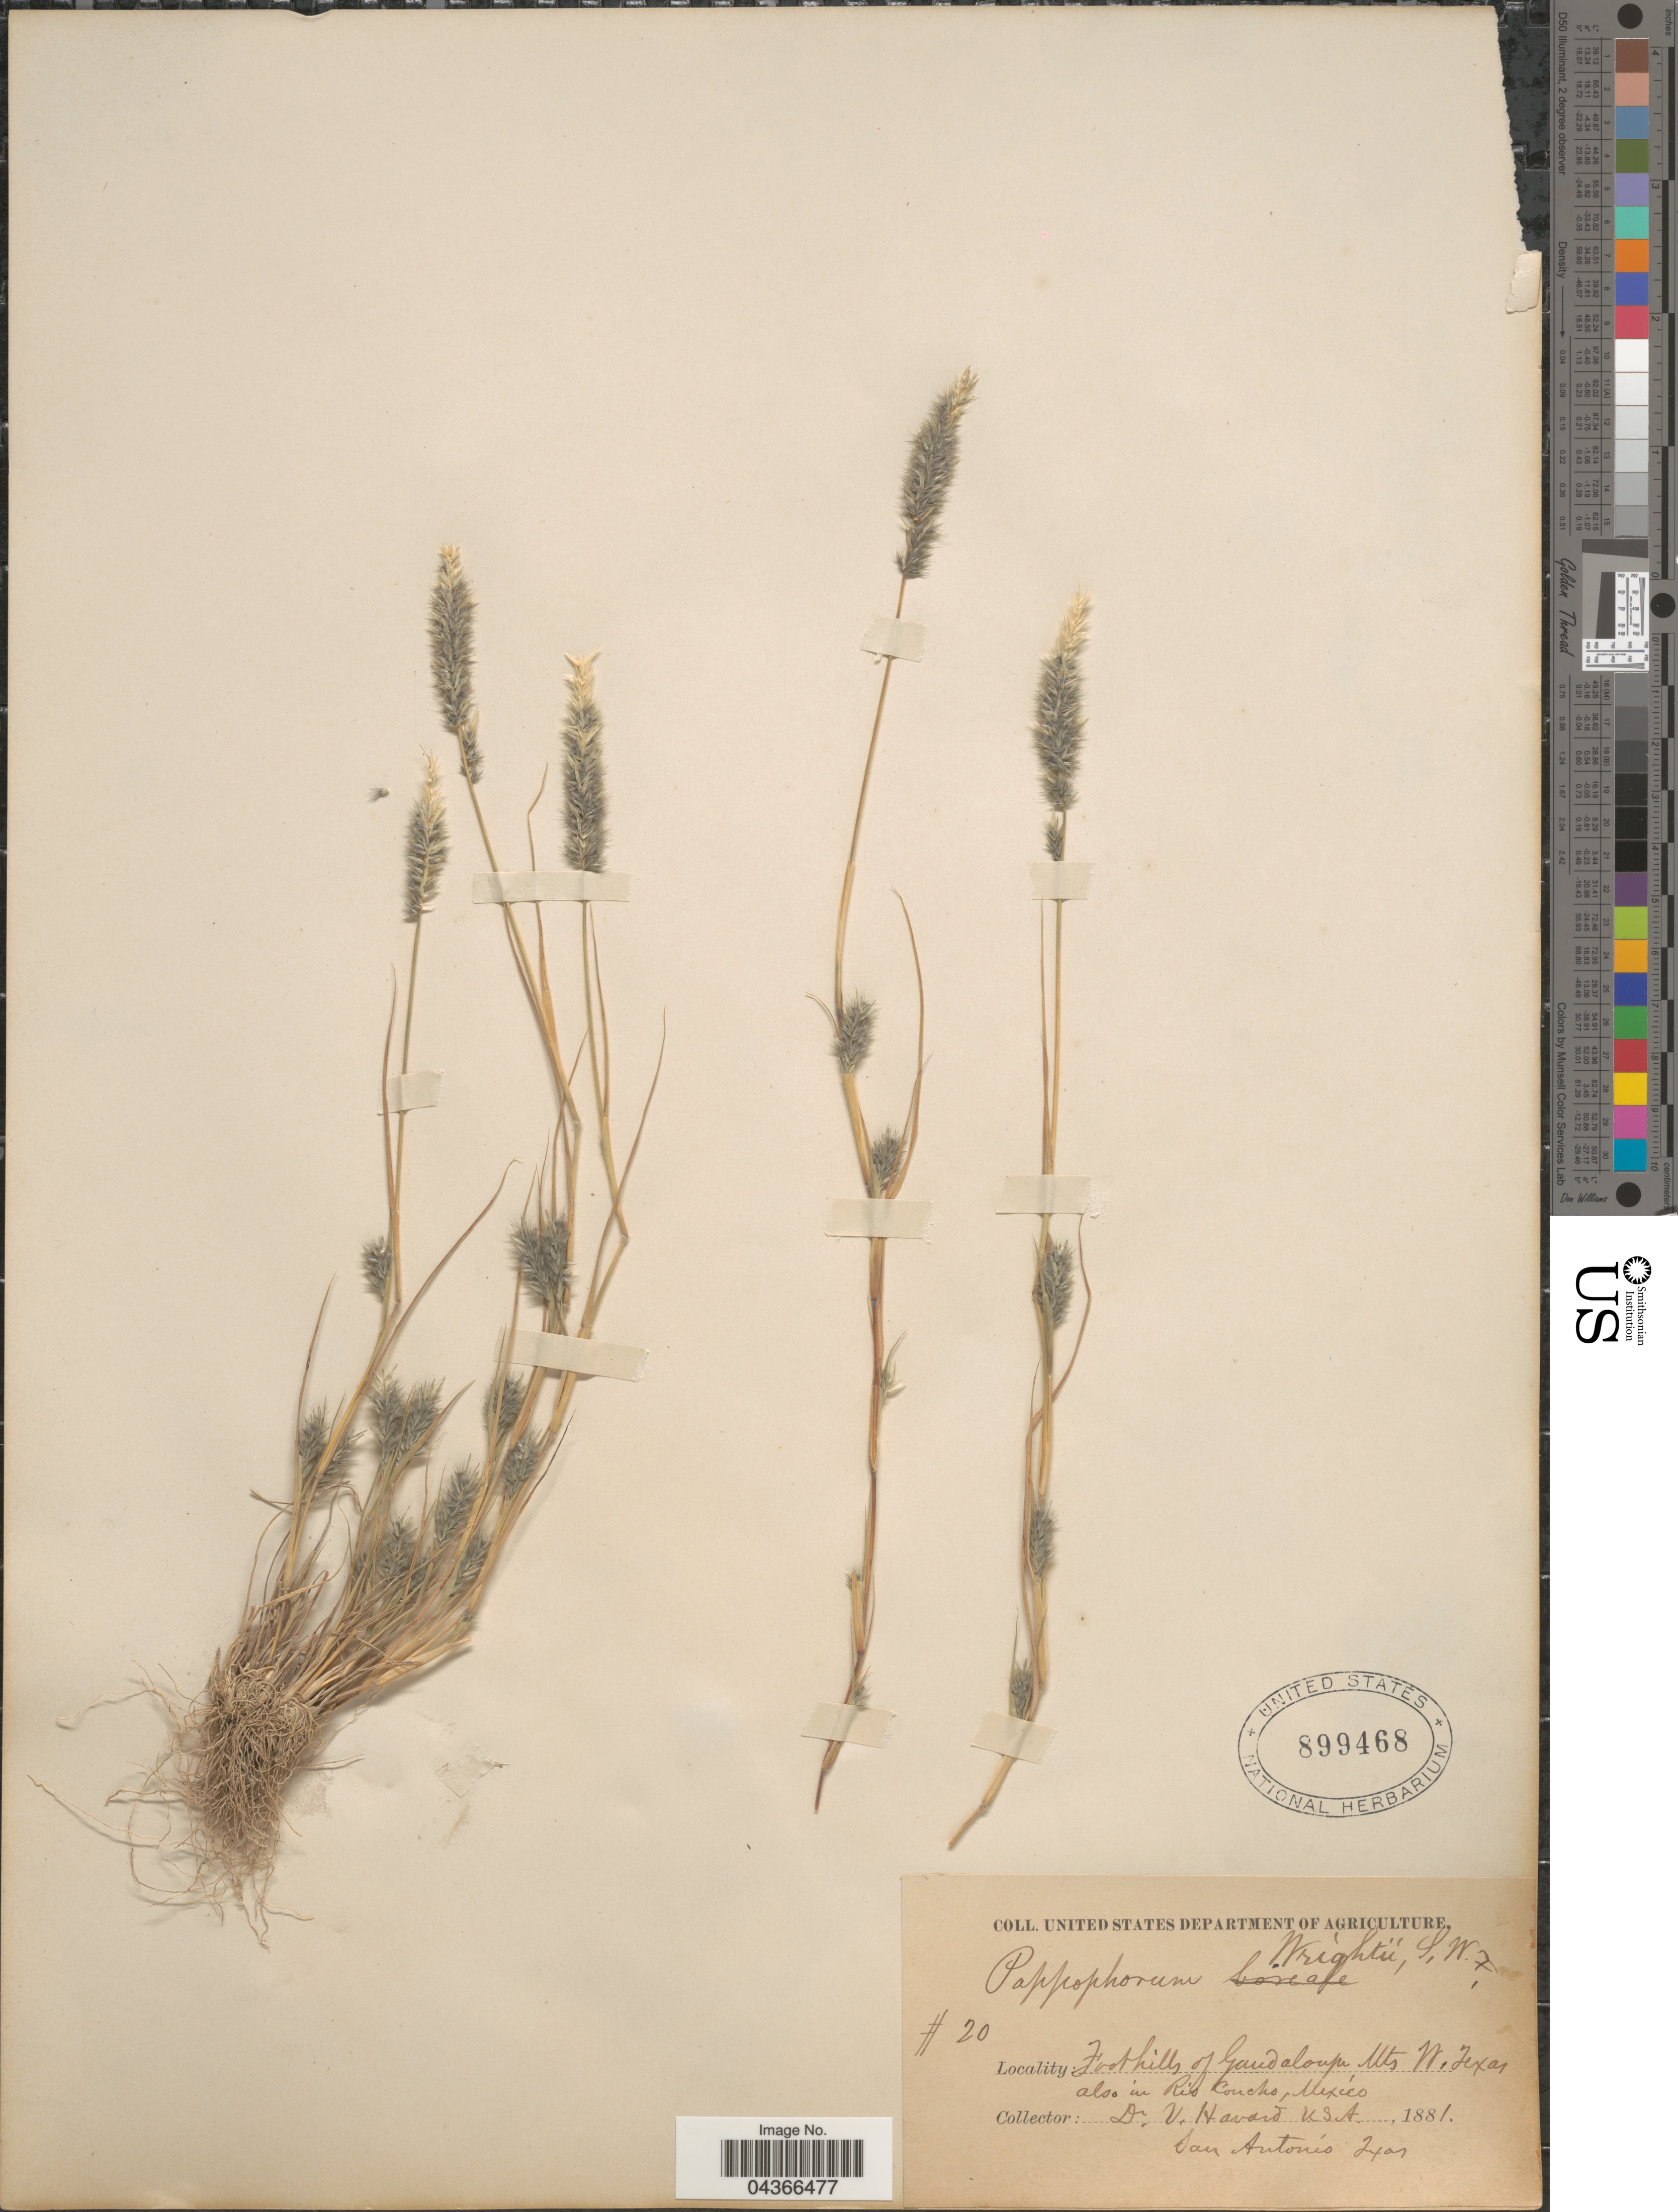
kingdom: Plantae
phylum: Tracheophyta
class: Liliopsida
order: Poales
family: Poaceae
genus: Enneapogon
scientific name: Enneapogon desvauxii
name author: P. Beauv.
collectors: V. Havard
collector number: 20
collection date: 1881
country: United States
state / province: Texas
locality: Foothills of Gaudaloupe Mts W. Texas. Also in Rio Concho, Mexico [unsure placement].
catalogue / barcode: US 899468